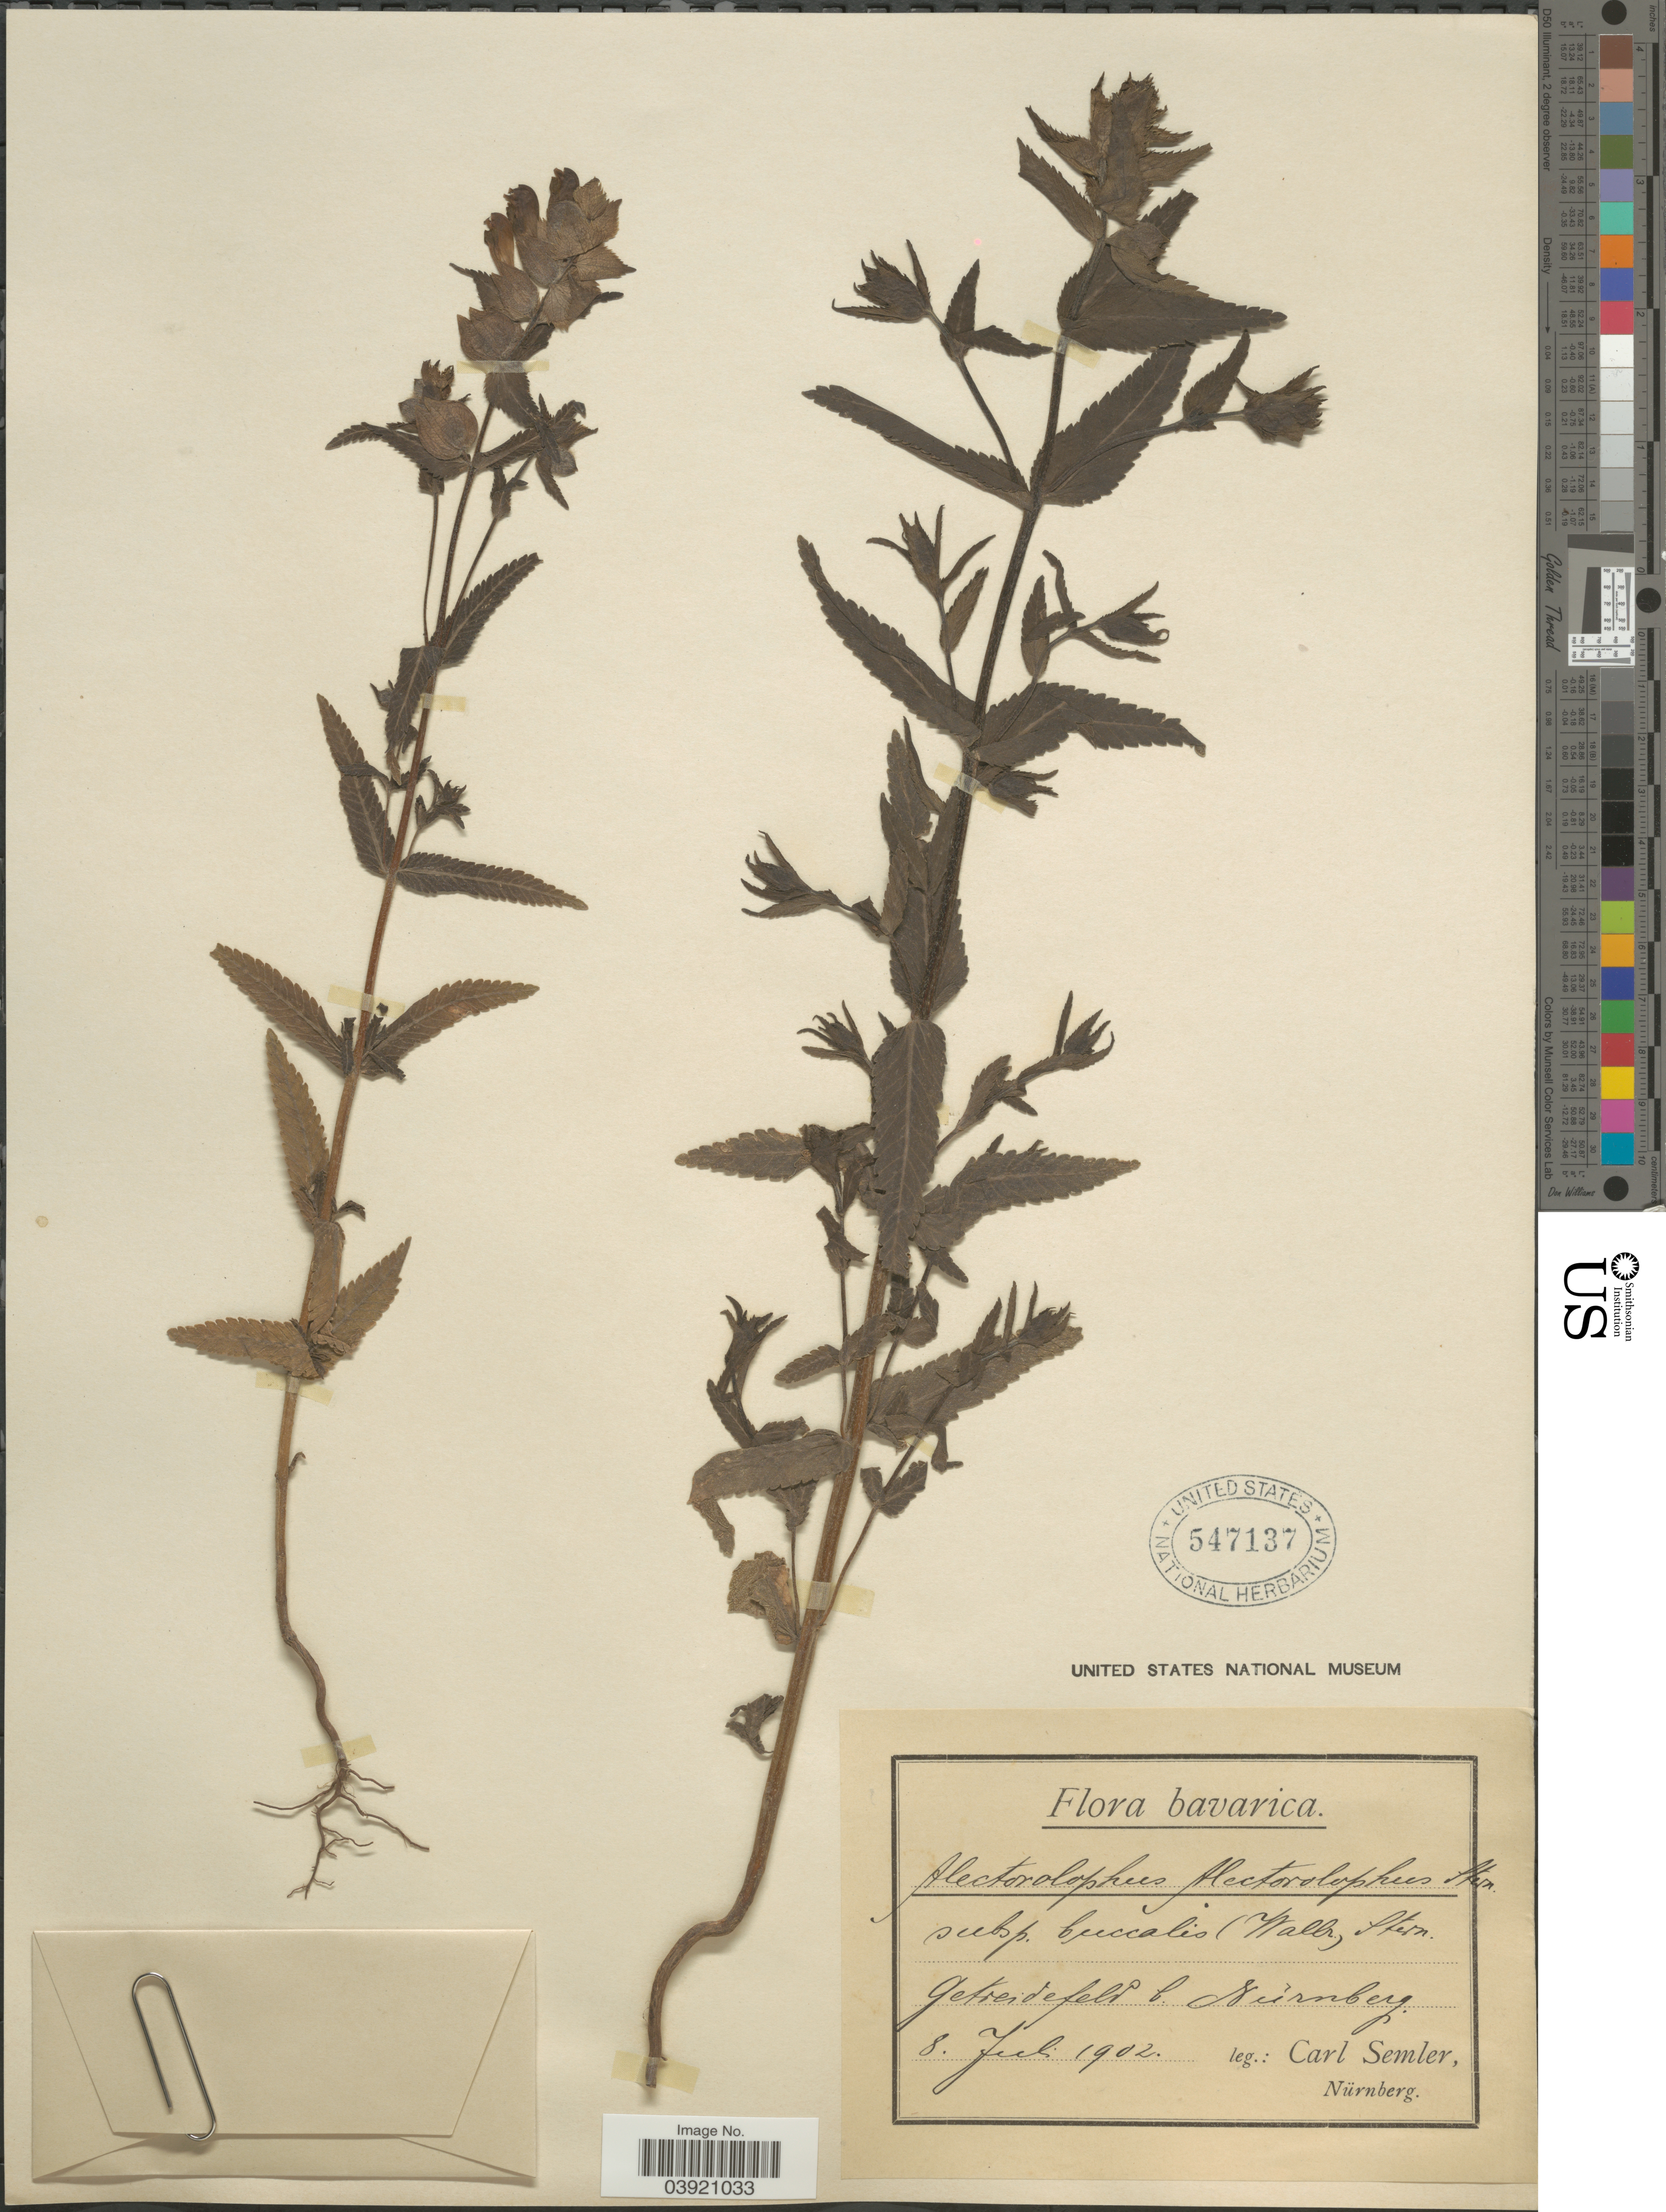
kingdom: Plantae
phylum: Tracheophyta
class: Magnoliopsida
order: Lamiales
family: Orobanchaceae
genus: Rhinanthus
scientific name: Rhinanthus crista-galli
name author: L.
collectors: C. Semler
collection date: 1902-07-08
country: Germany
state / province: Bayern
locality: Bavarica. Getreidefeld b. Nûrnberg.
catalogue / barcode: US 547137